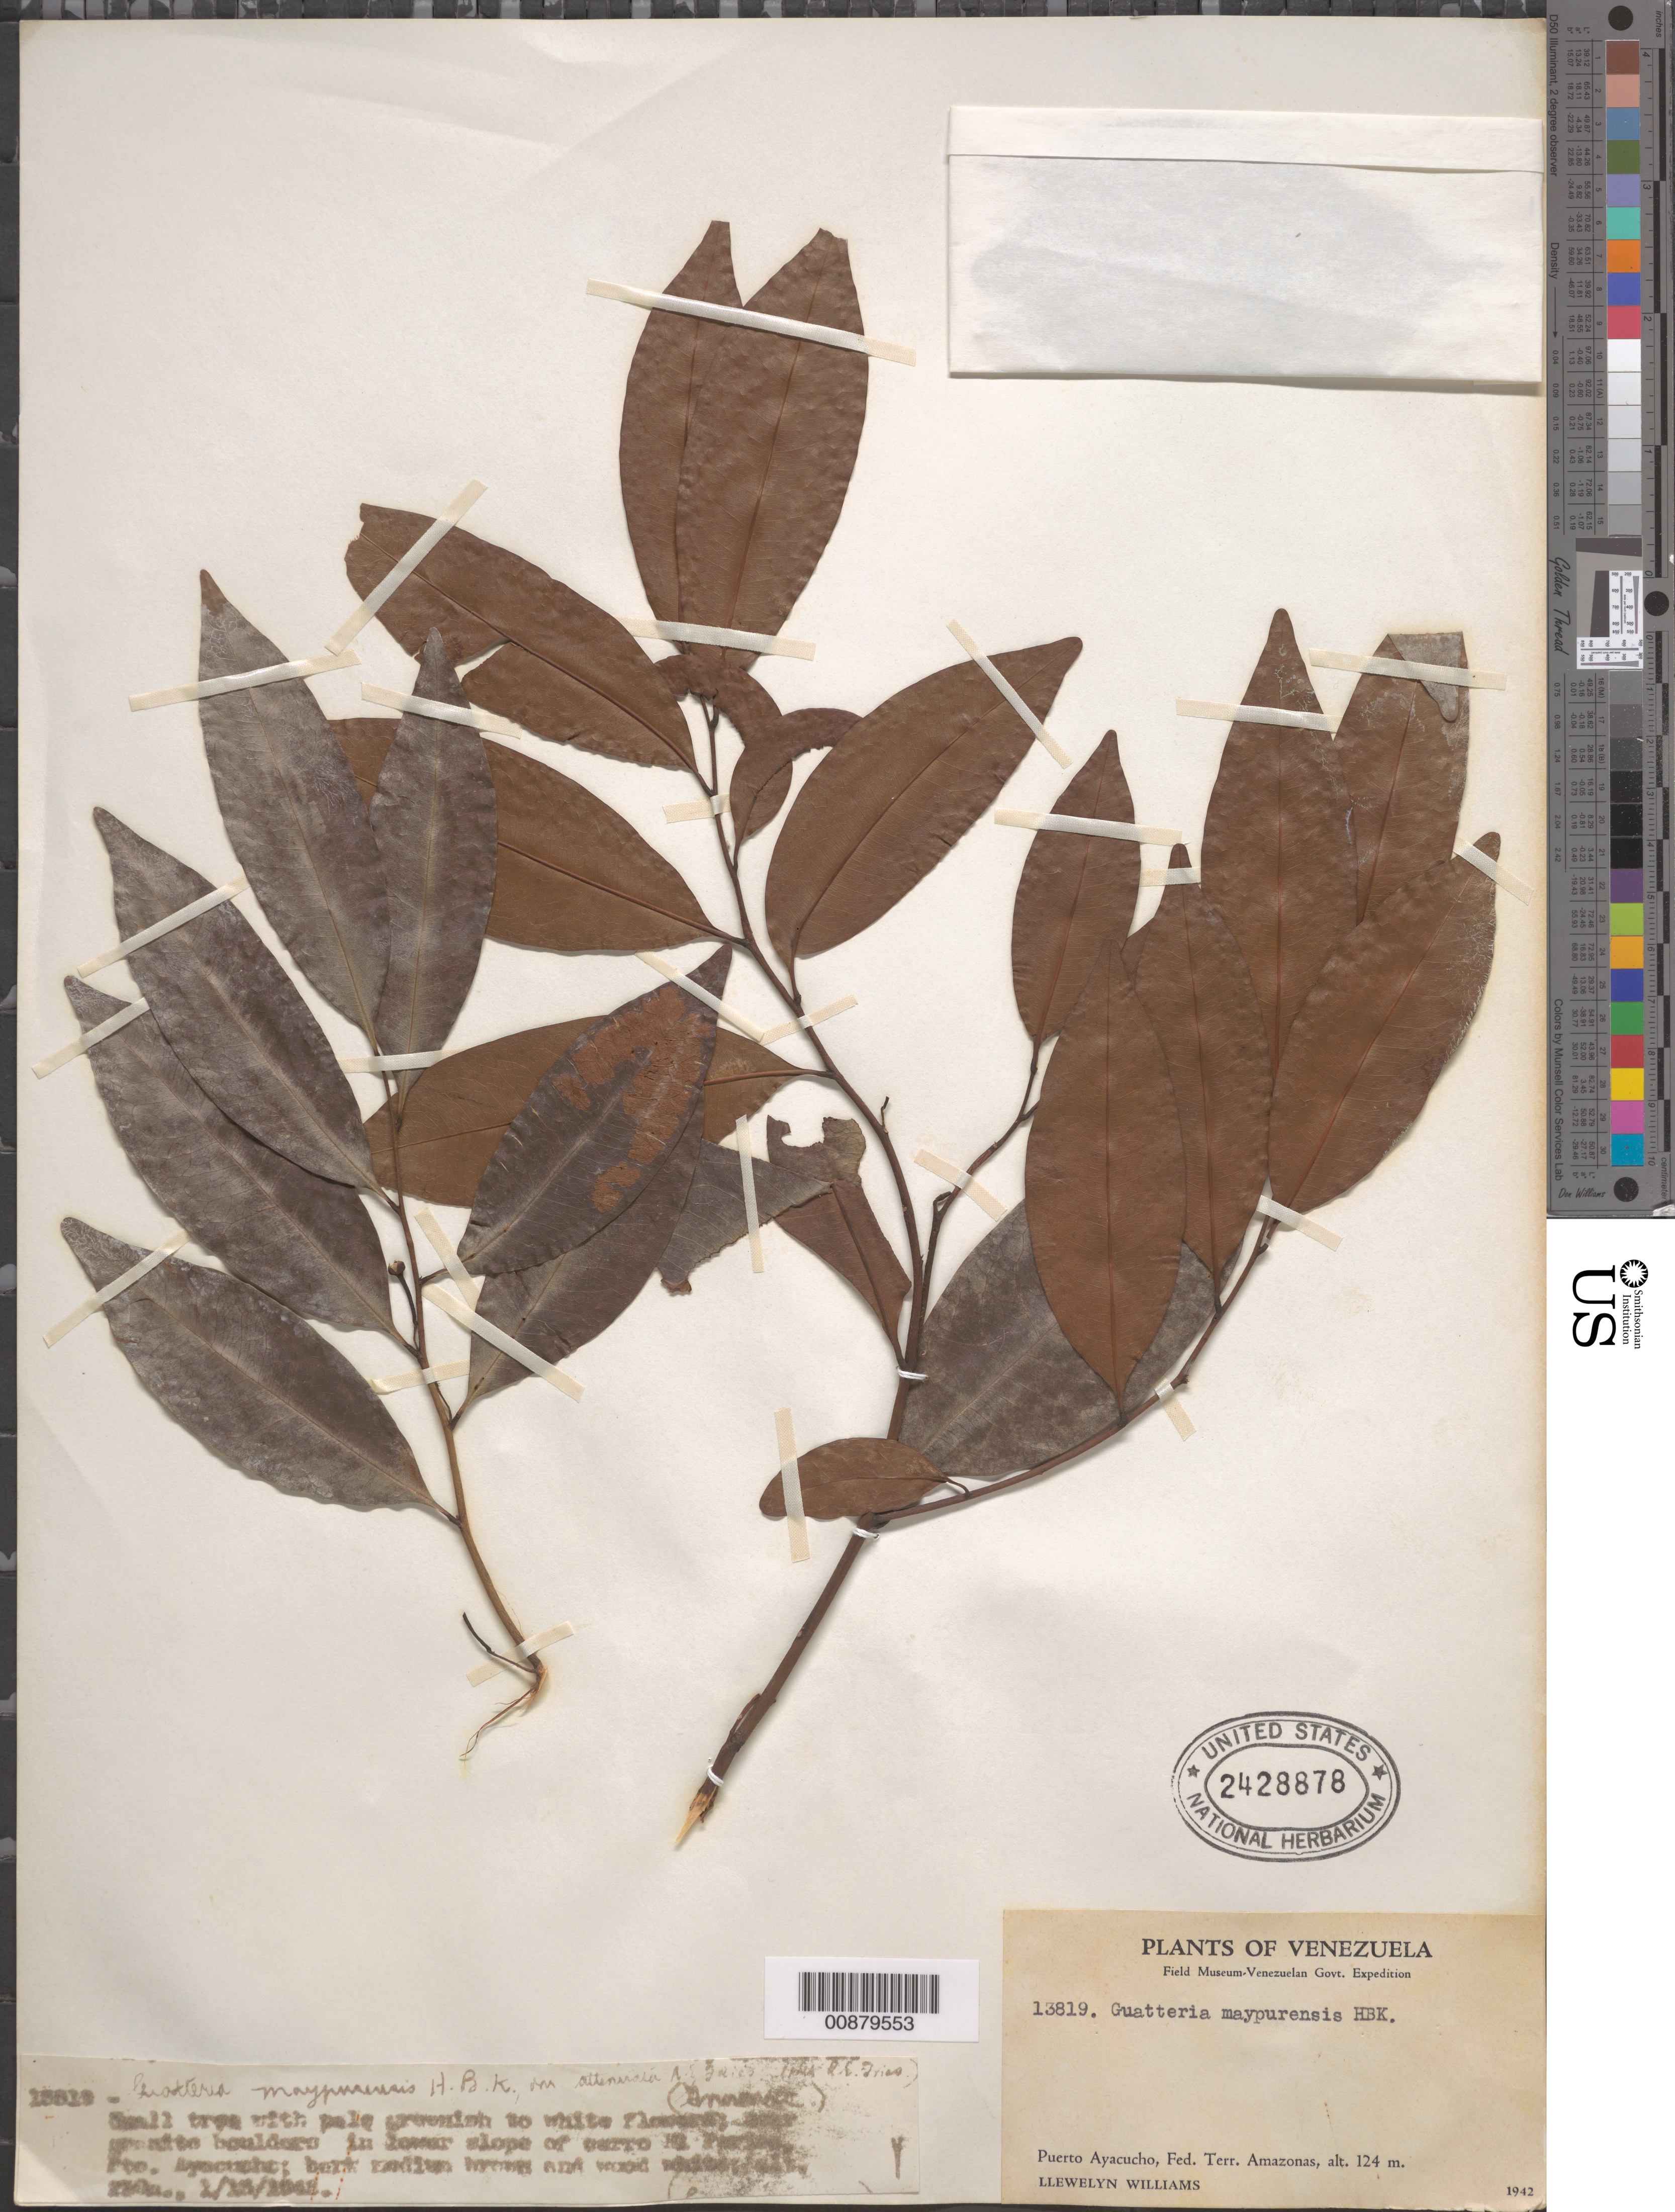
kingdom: Plantae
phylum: Tracheophyta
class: Magnoliopsida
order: Magnoliales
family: Annonaceae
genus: Guatteria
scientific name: Guatteria maypurensis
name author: Kunth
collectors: Ll. Williams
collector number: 13819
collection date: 1942-01-13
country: Venezuela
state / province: Amazonas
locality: Puerto Ayacucho, Fed. Terr. Amazonas.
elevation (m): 124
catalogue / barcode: US 2428878